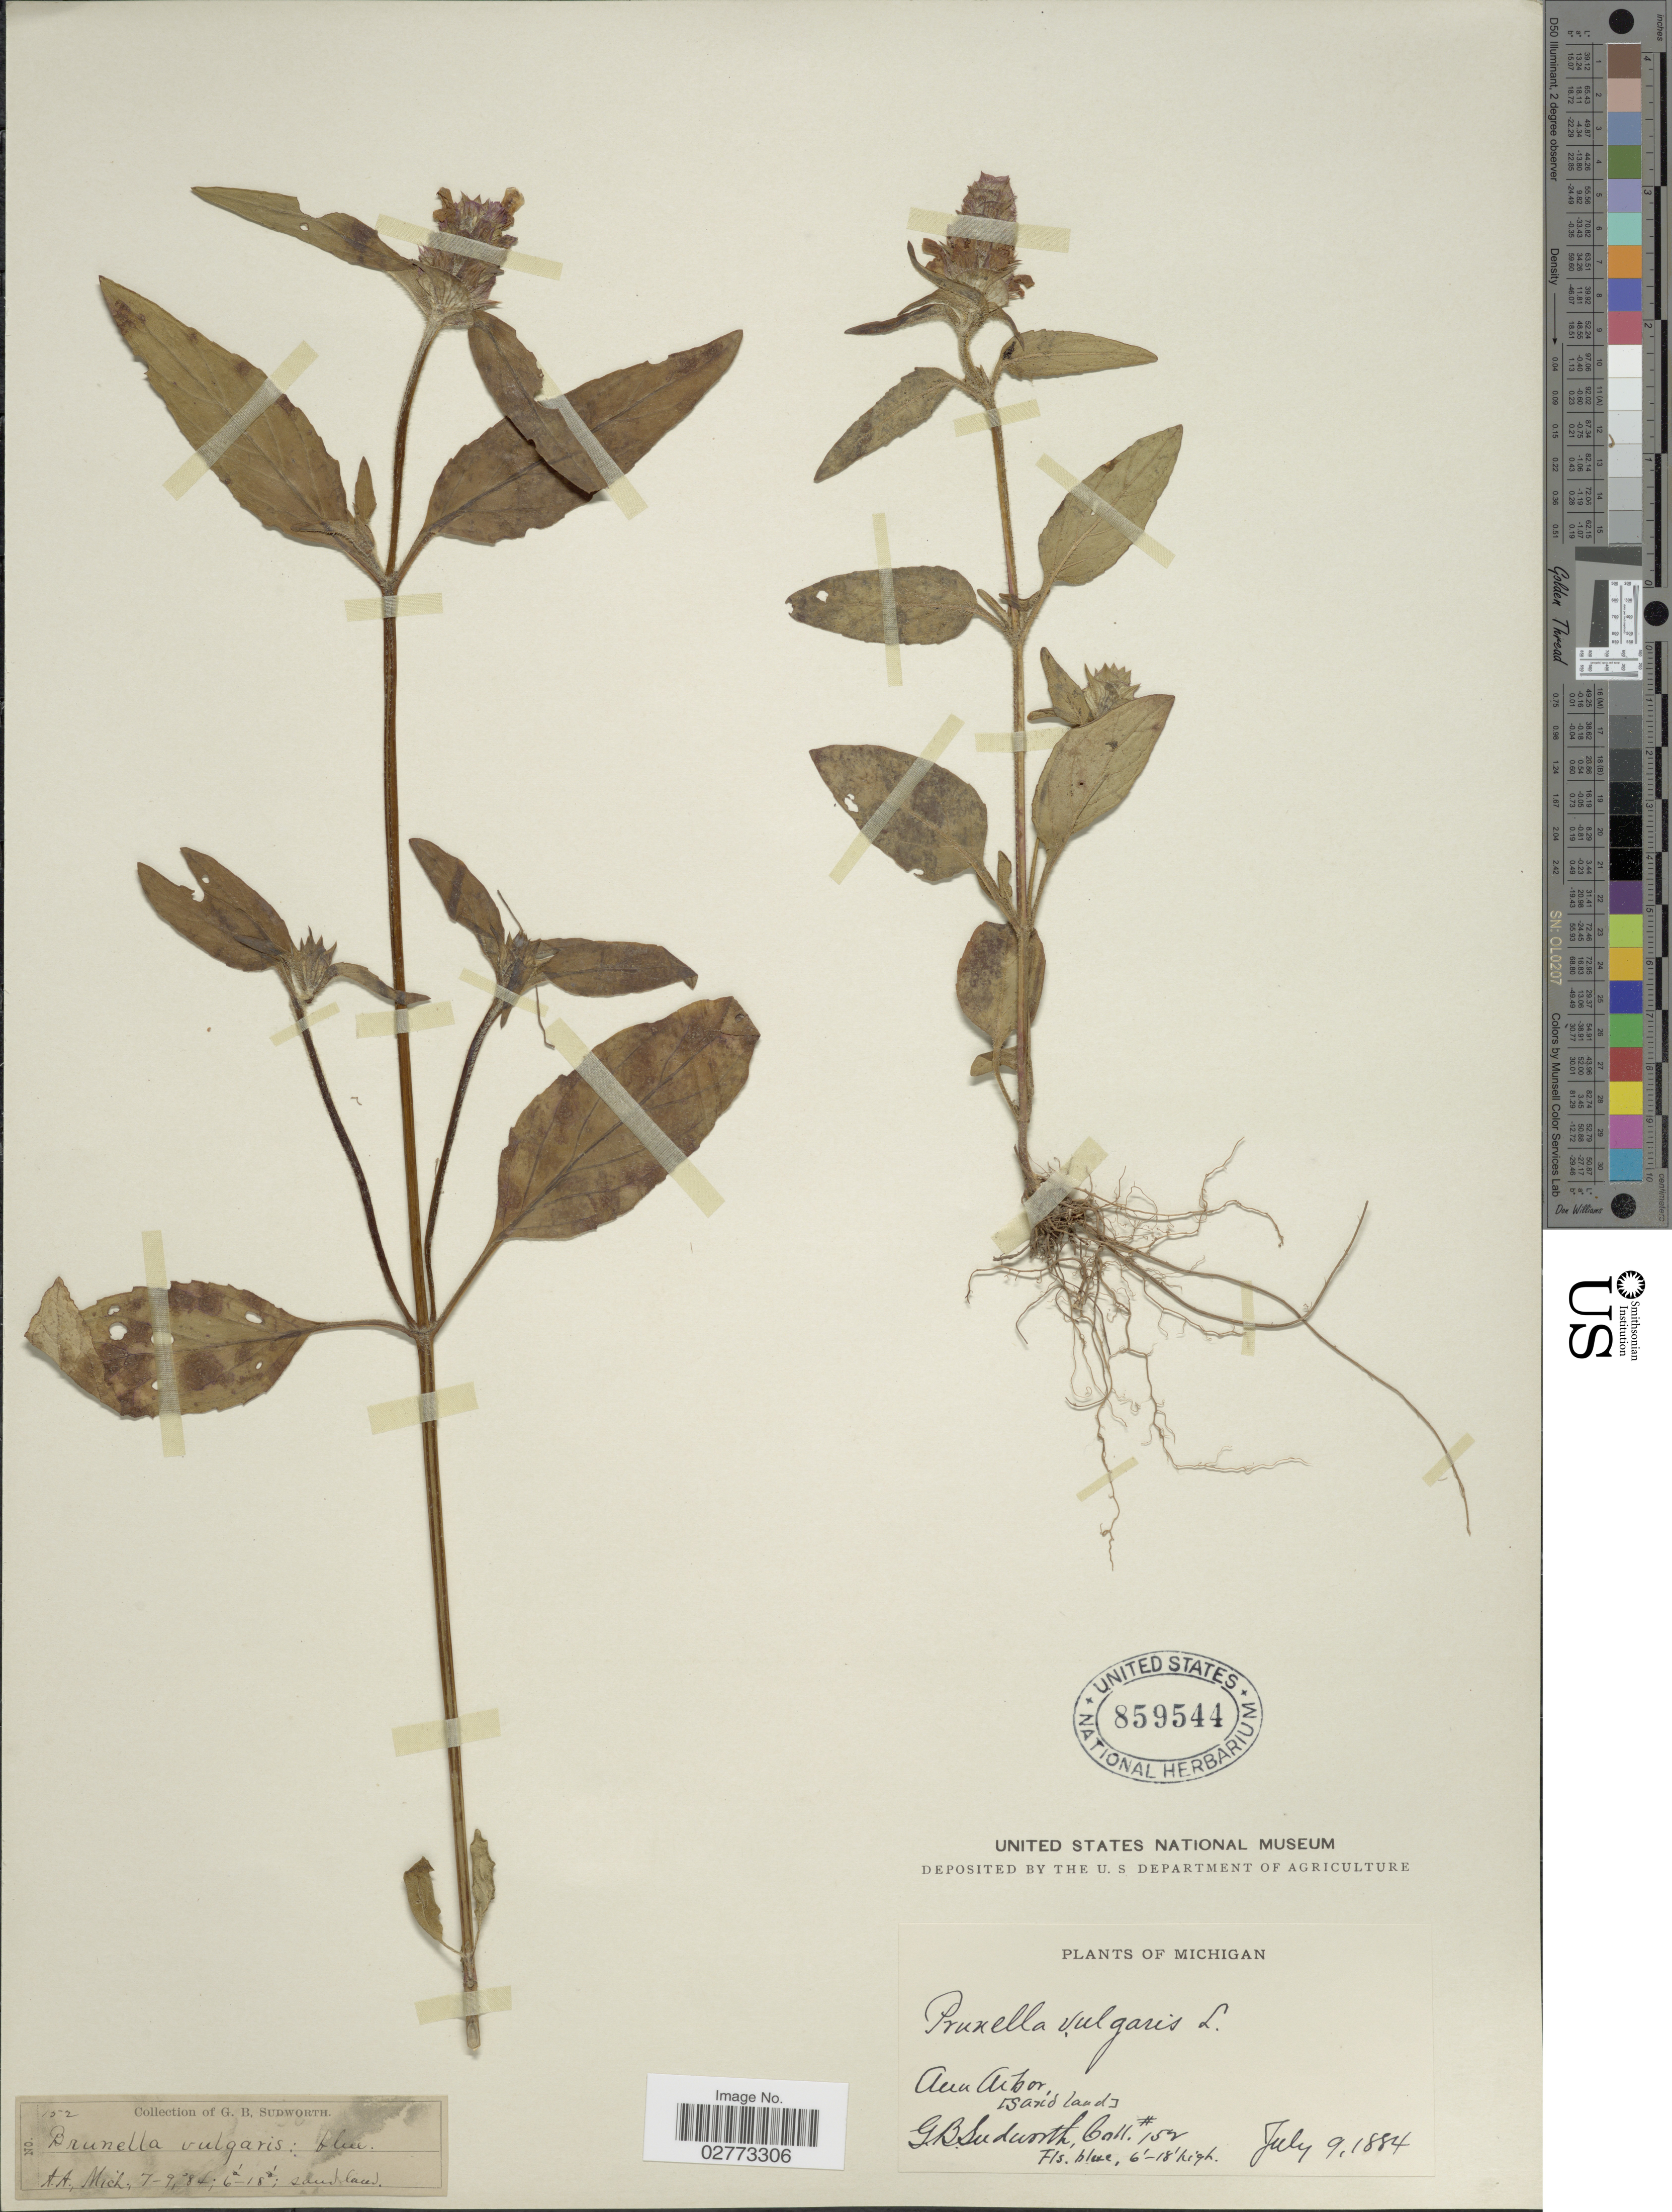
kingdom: Plantae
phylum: Tracheophyta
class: Magnoliopsida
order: Lamiales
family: Lamiaceae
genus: Prunella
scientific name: Prunella vulgaris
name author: L.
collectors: G. B. Sudworth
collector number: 152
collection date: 1884-07-09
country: United States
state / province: Michigan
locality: Ann Arbor.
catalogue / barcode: US 859544